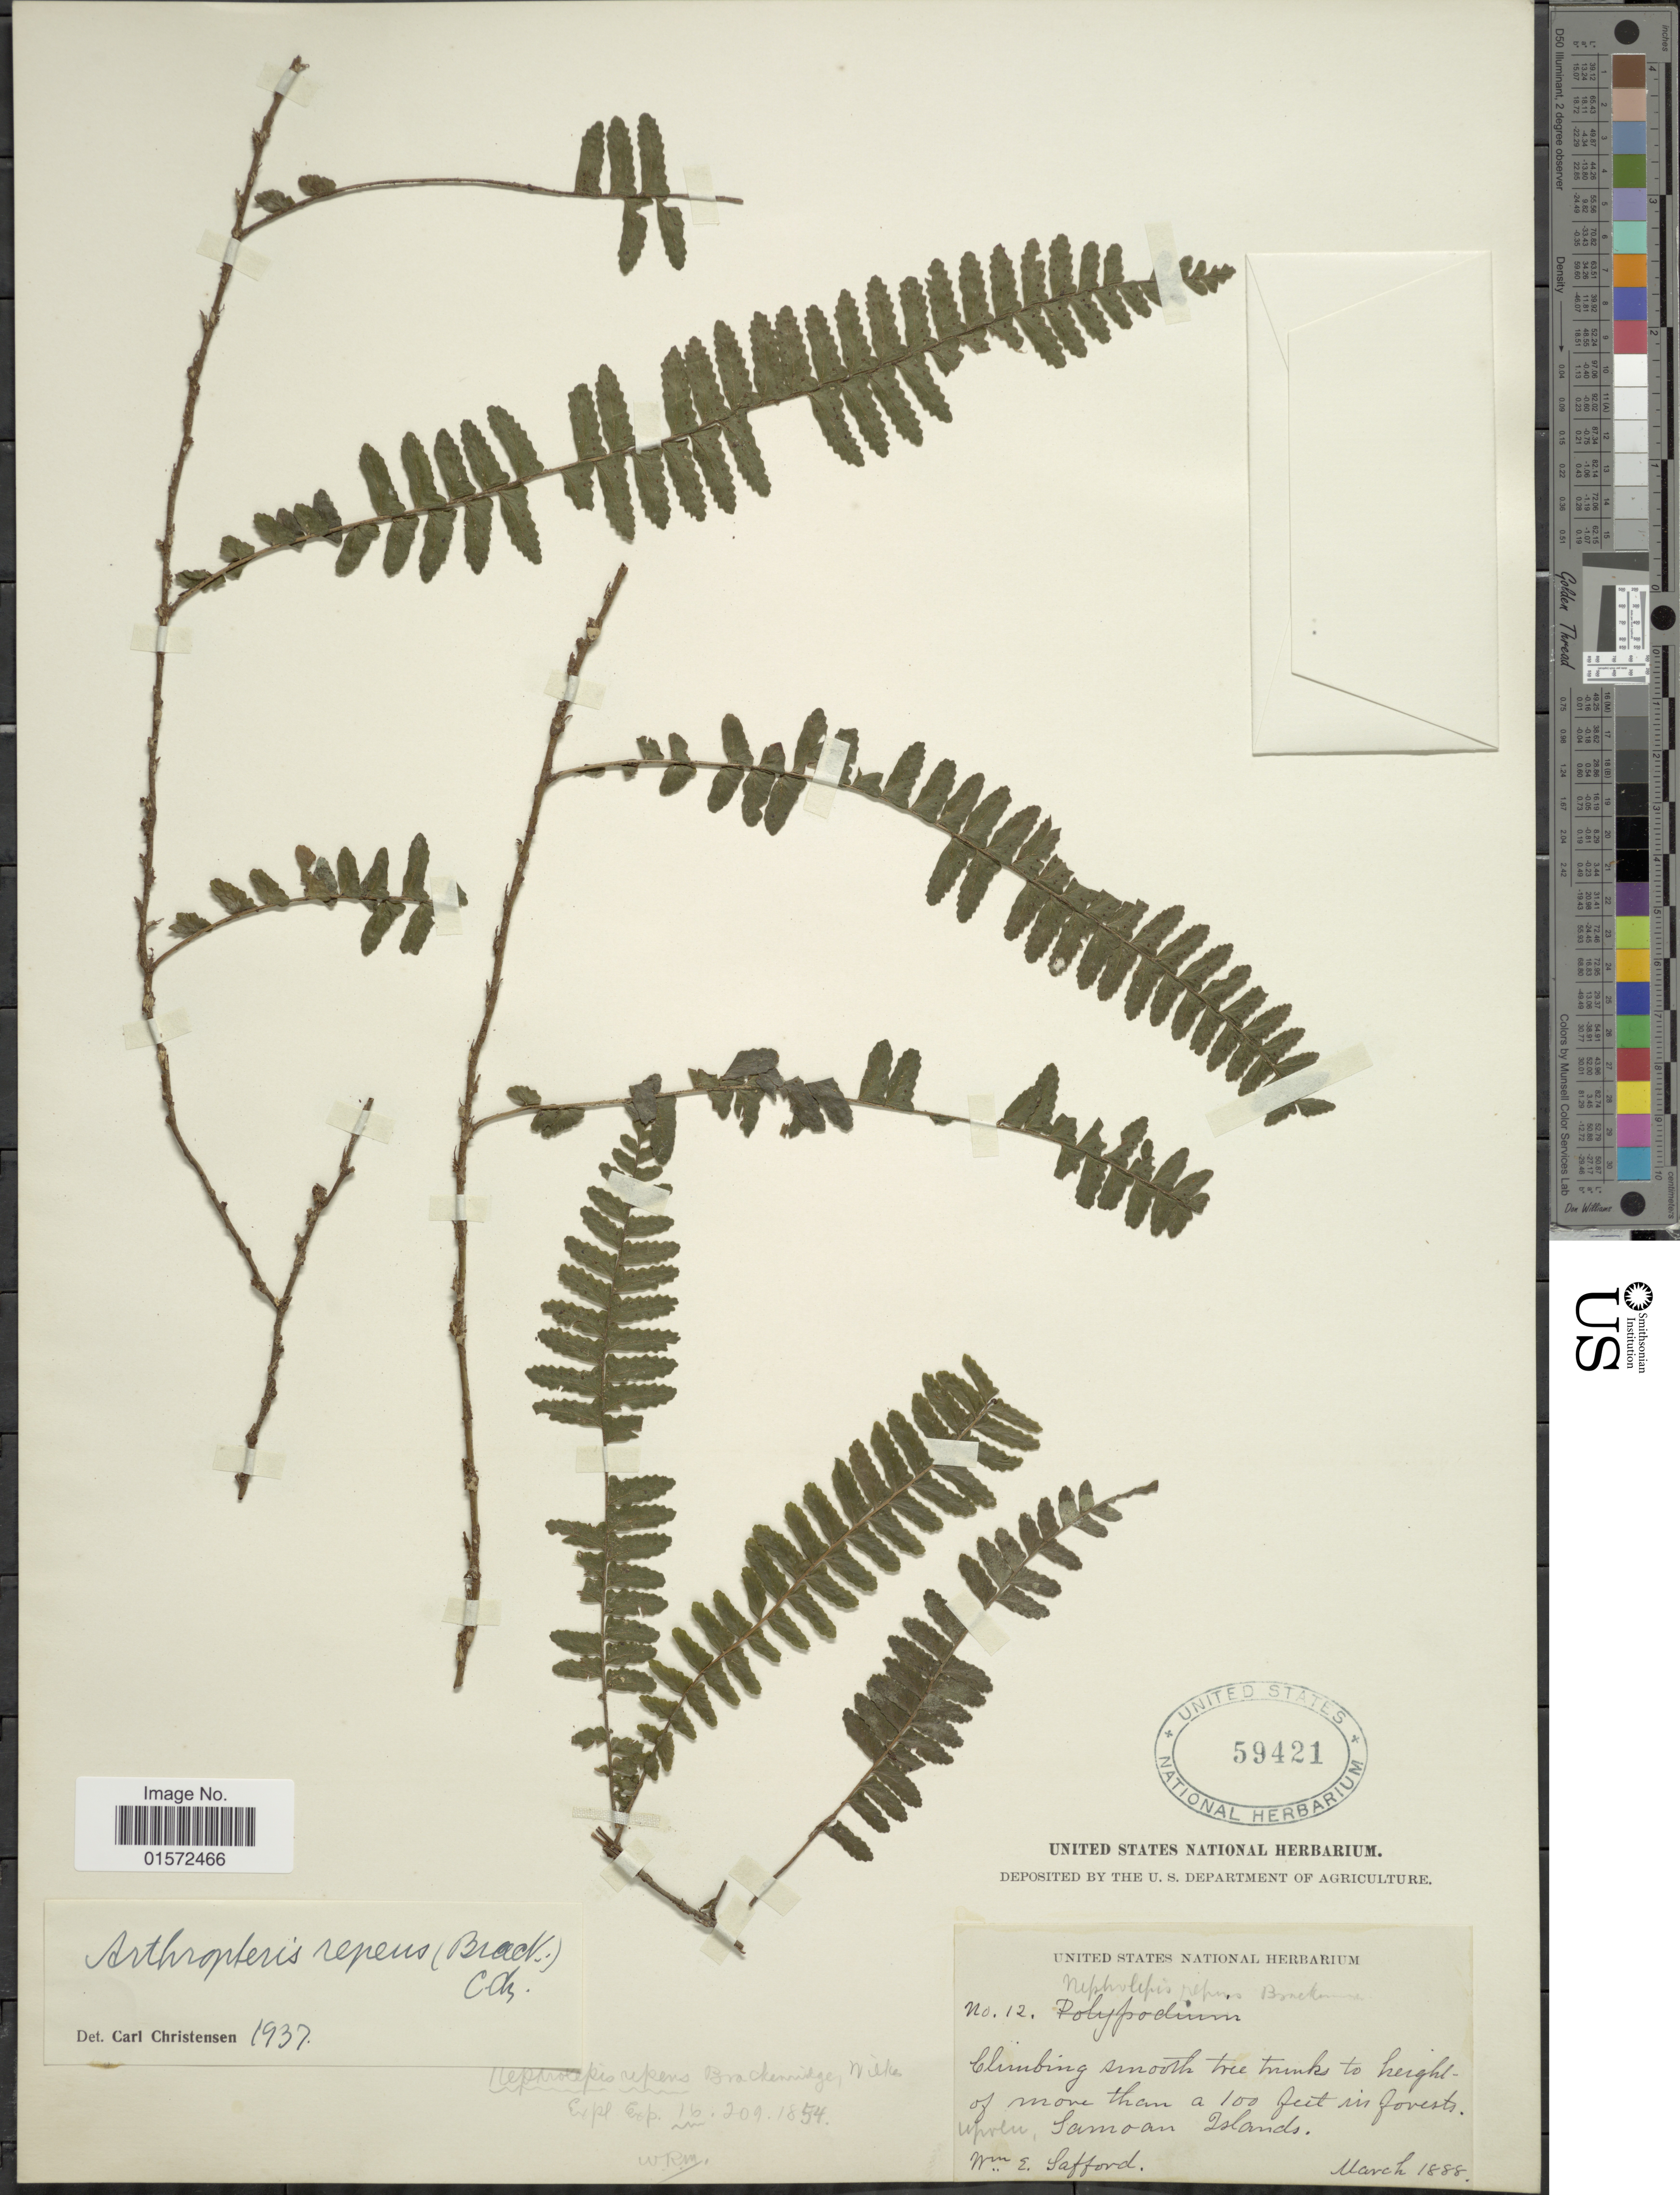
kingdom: Plantae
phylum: Tracheophyta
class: Polypodiopsida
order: Polypodiales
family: Tectariaceae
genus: Arthropteris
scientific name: Arthropteris repens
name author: (Brack.) C. Chr.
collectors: W. E. Safford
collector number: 12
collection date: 1888-03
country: Samoa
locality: In forest Upolu, Samoan islands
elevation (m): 30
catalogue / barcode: US 59421